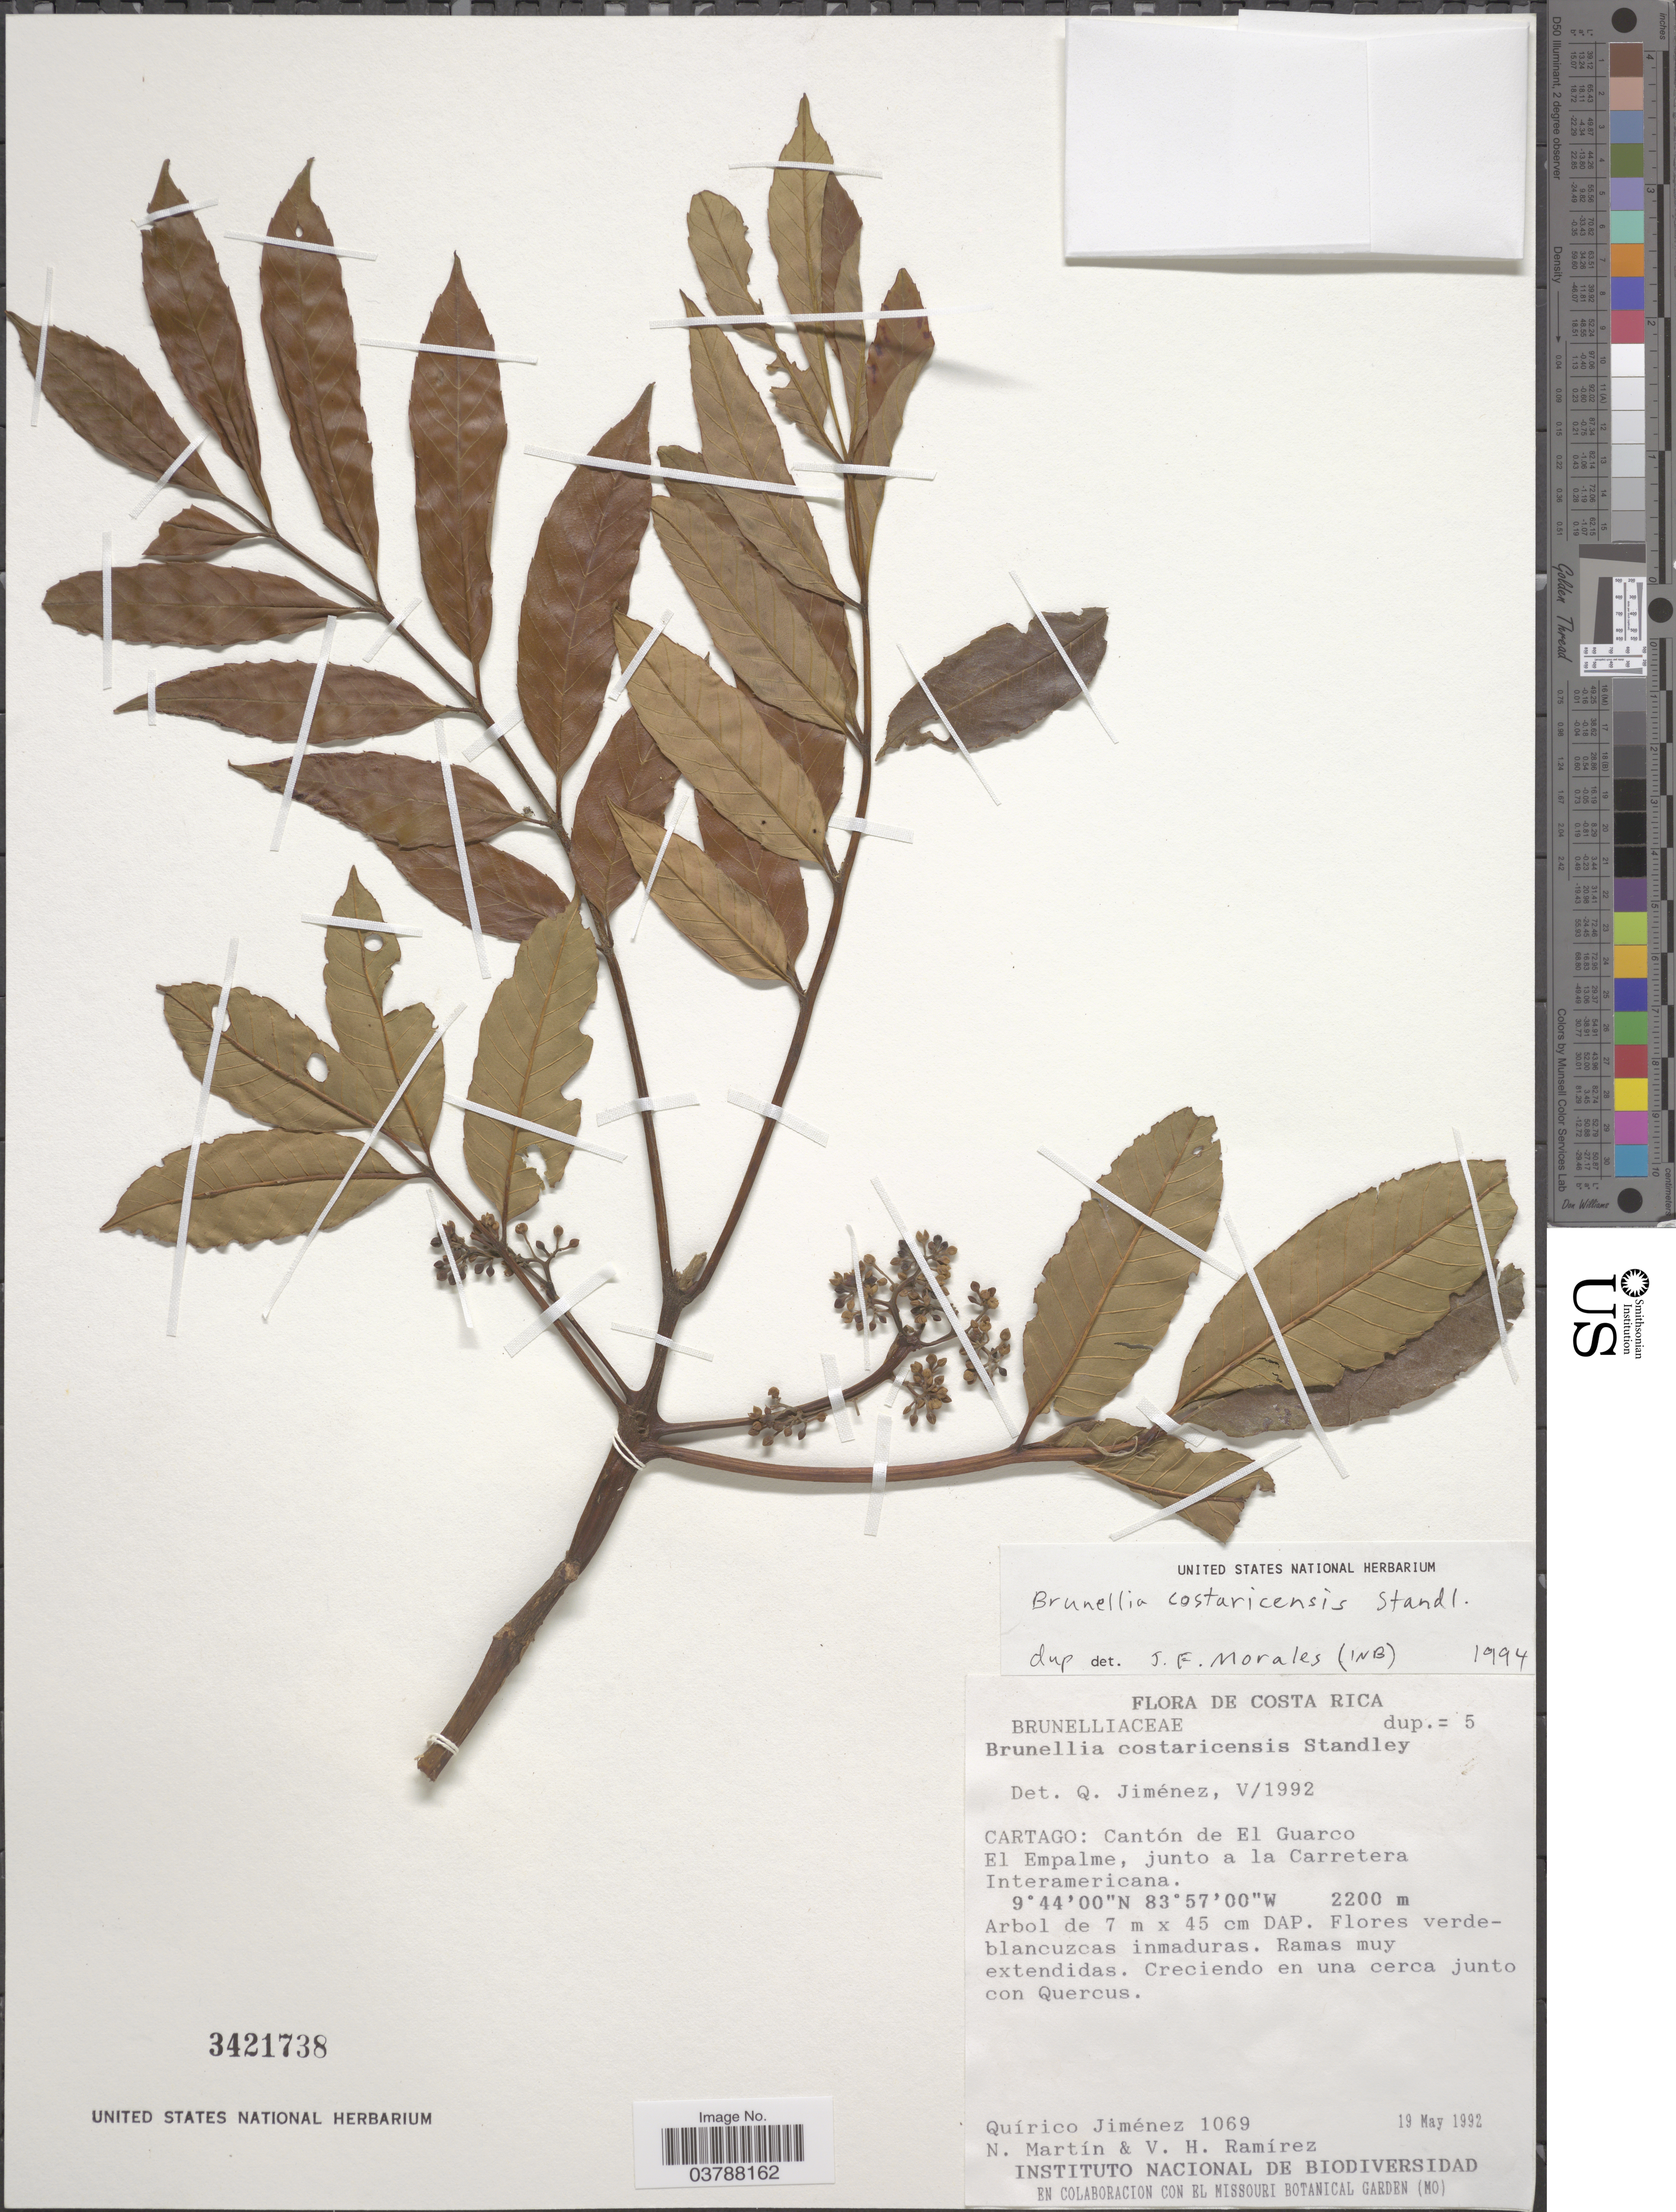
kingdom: Plantae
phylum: Tracheophyta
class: Magnoliopsida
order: Oxalidales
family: Brunelliaceae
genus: Brunellia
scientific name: Brunellia costaricensis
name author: Standl.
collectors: Q. Jiménez Madrigal, N. Martín & V. H. Wong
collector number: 1069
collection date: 1992-05-19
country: Costa Rica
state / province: Cartago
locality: Cantón de El Guarco El Empalme, junto a la Carretera Interamericana.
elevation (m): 2200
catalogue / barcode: US 3421738